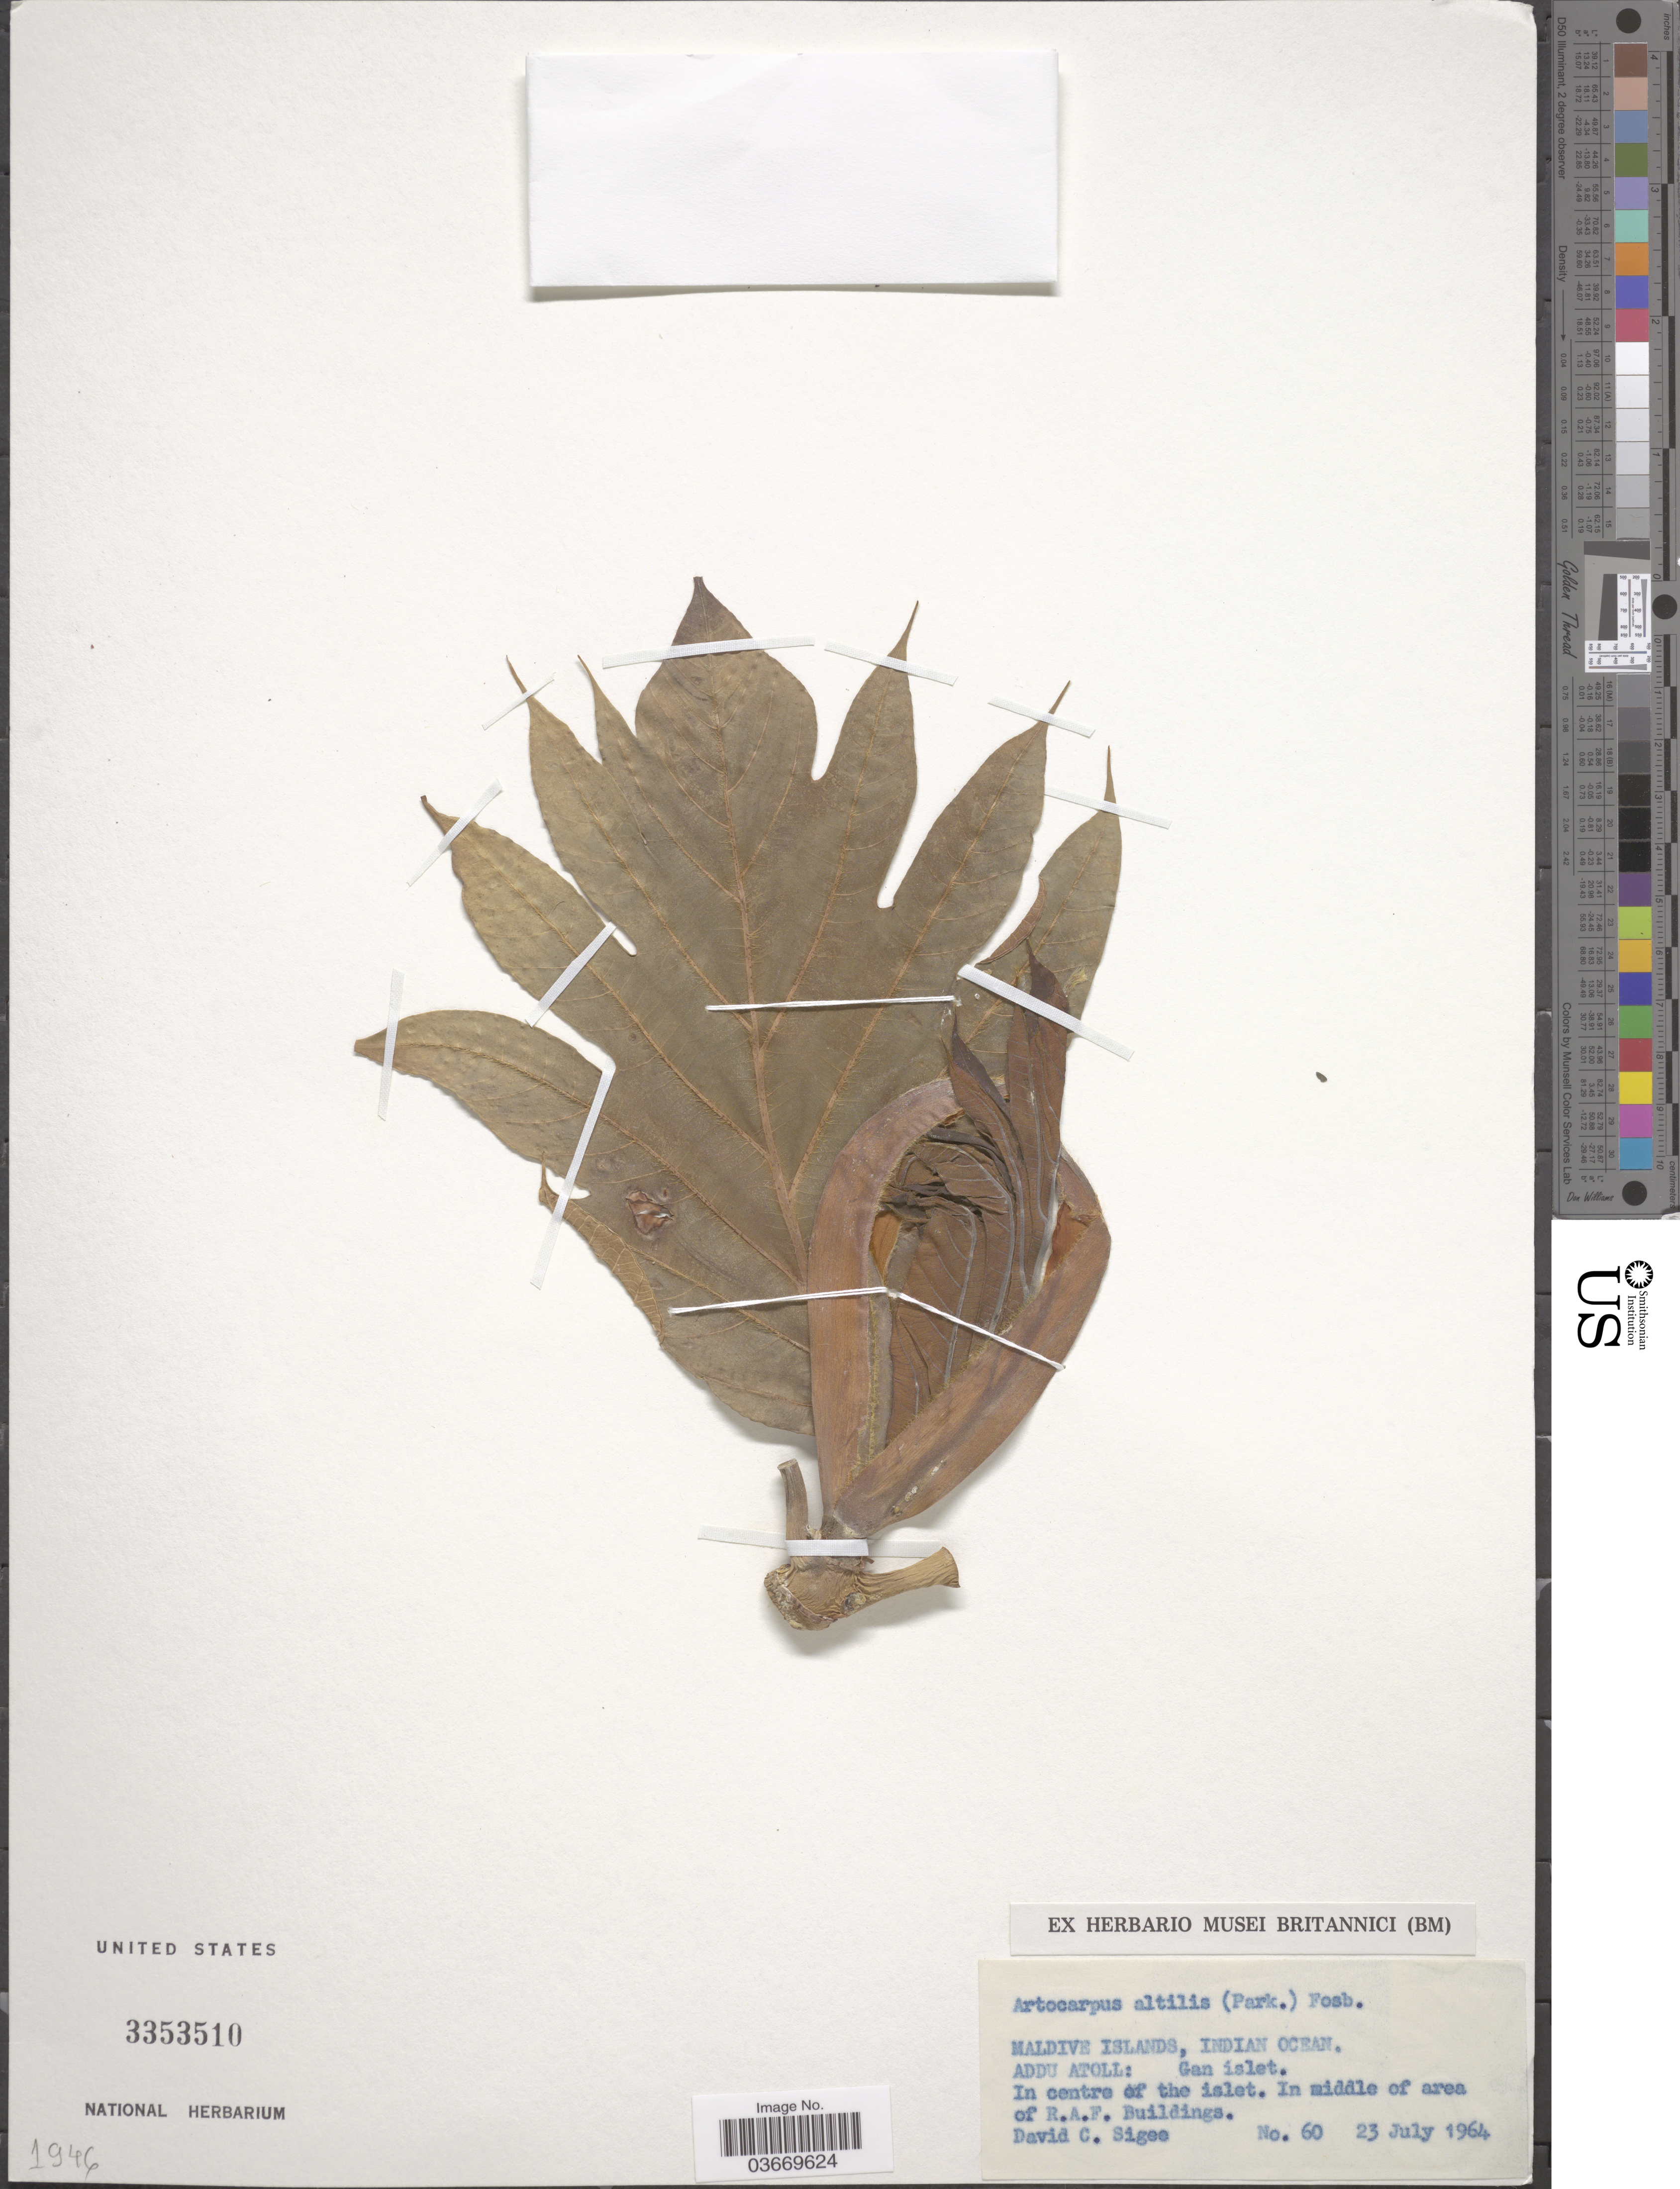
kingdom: Plantae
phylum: Tracheophyta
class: Magnoliopsida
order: Rosales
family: Moraceae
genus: Artocarpus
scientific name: Artocarpus altilis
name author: (Parkinson) Fosberg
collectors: D. C. Sigee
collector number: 60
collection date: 1964-07-23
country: Maldive Islands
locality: Indian Ocean. Addu Atoll: Gan islet. In centre of the islet. In middle of area of R.A.F. Buildings.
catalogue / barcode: US 3353510